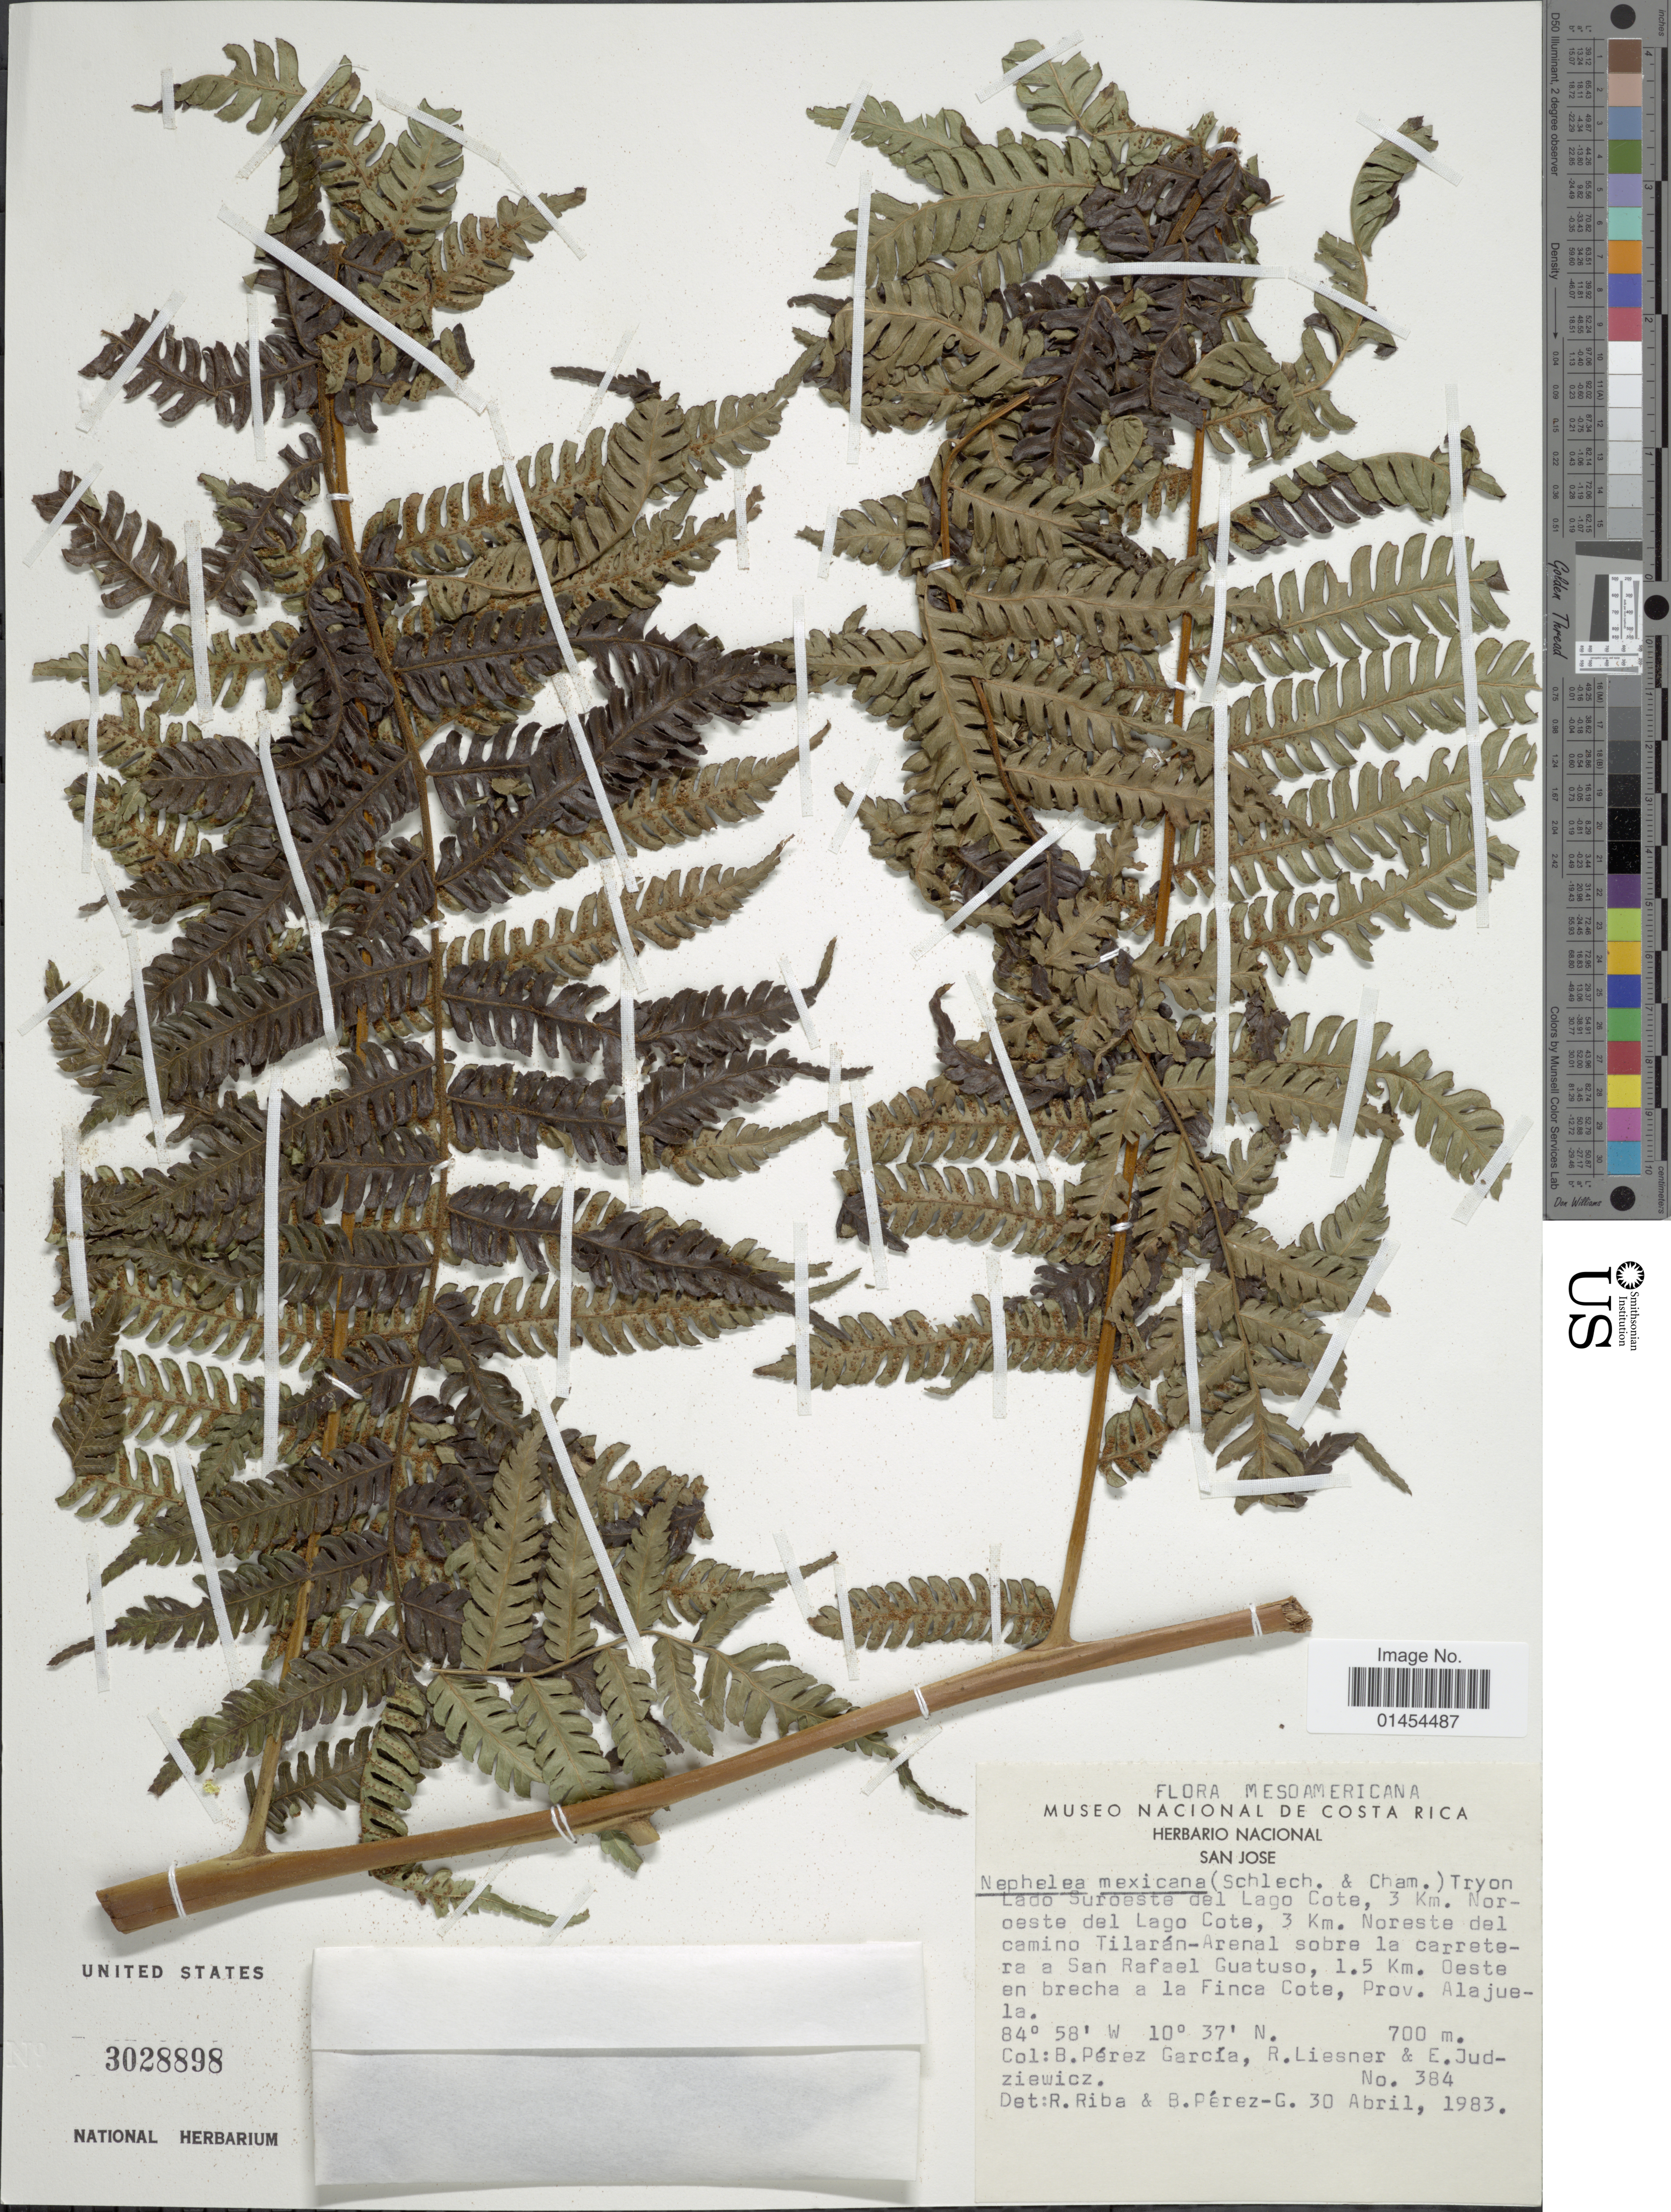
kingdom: Plantae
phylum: Tracheophyta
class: Polypodiopsida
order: Cyatheales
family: Cyatheaceae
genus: Alsophila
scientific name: Alsophila firma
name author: (Baker) D.S. Conant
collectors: B. Perez G., R. L. Liesner & E. Judziewicz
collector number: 384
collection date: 1983-04-30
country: Costa Rica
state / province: Alajuela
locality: Mesoamericana. Lado Suroeste del Lago Cote, 3 Km. Noreste del camino Tilarán-Arenal sobre la carretera a San Rafael Guatuso, 1.5 Km. Oeste en brecha a la Finca Cote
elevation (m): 700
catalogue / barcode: US 3028898